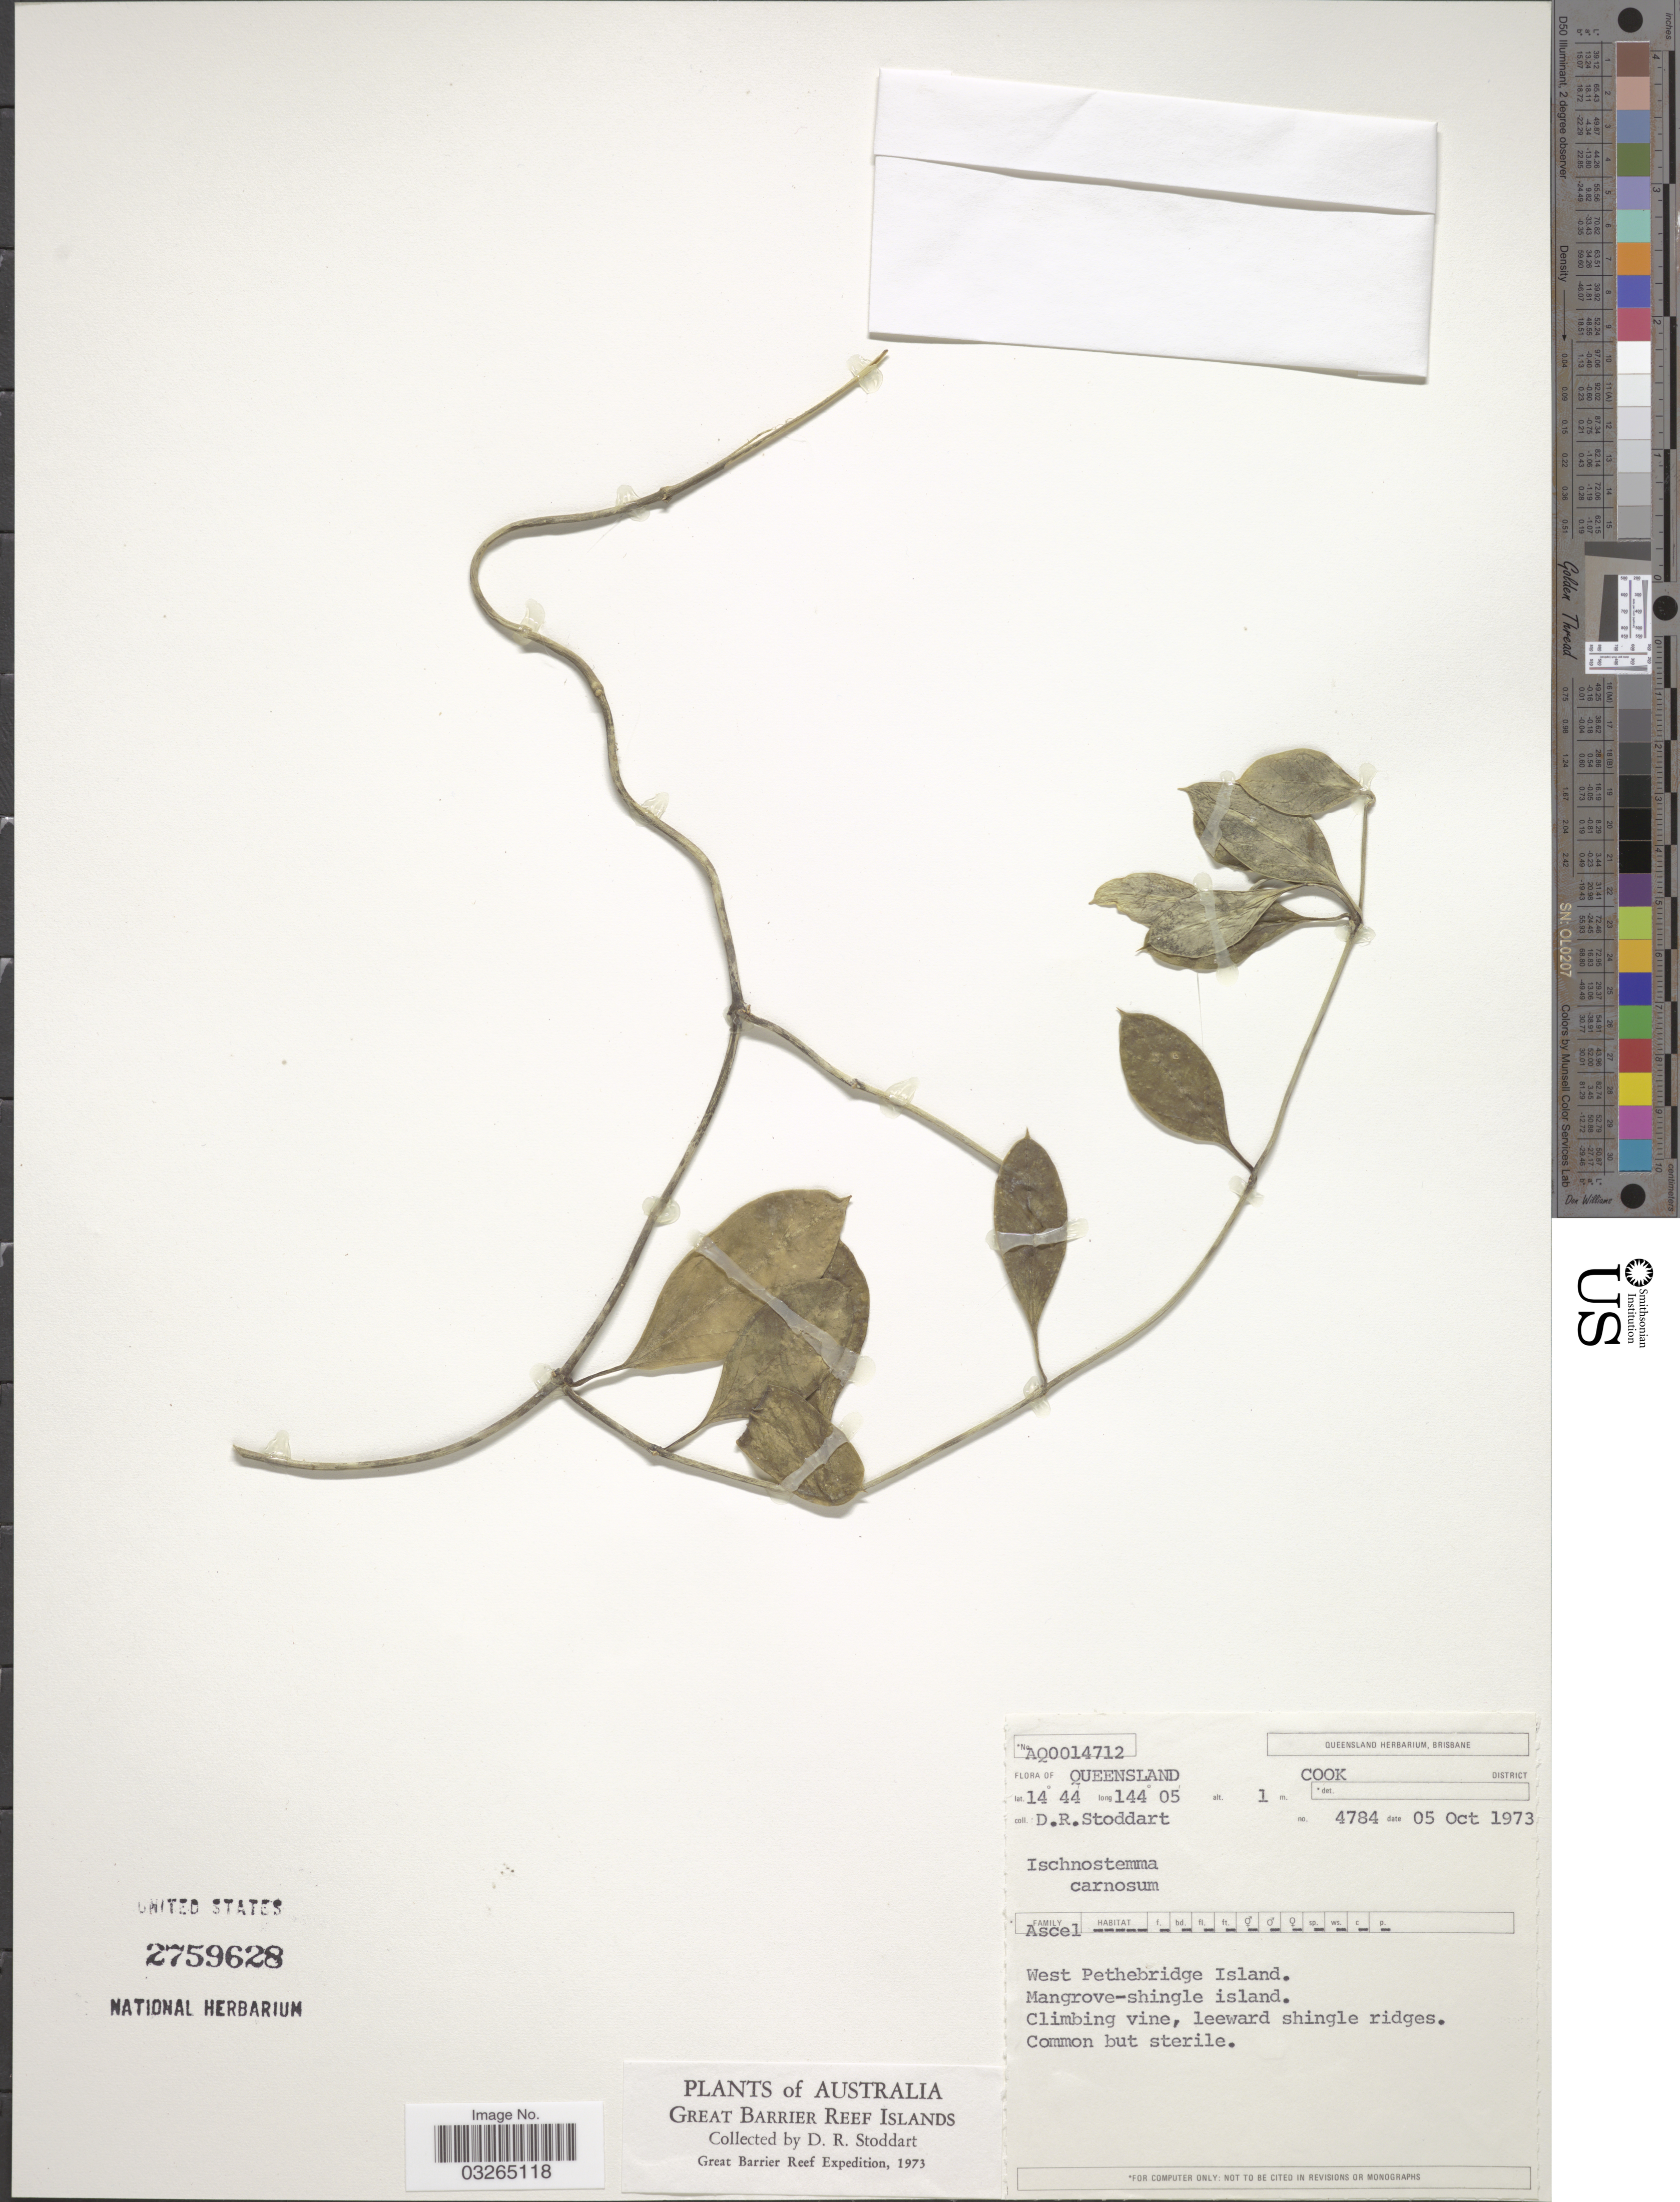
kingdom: Plantae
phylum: Tracheophyta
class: Magnoliopsida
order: Gentianales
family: Apocynaceae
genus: Vincetoxicum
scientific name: Vincetoxicum carnosum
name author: (R. Br.) Benth.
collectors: D. R. Stoddart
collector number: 4784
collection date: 1973-10-05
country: Australia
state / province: Queensland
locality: Cook District, West Pethebridge Island. Mangrove-shingle island. Great Barrier Reef Islands.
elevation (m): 1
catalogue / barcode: US 2759628